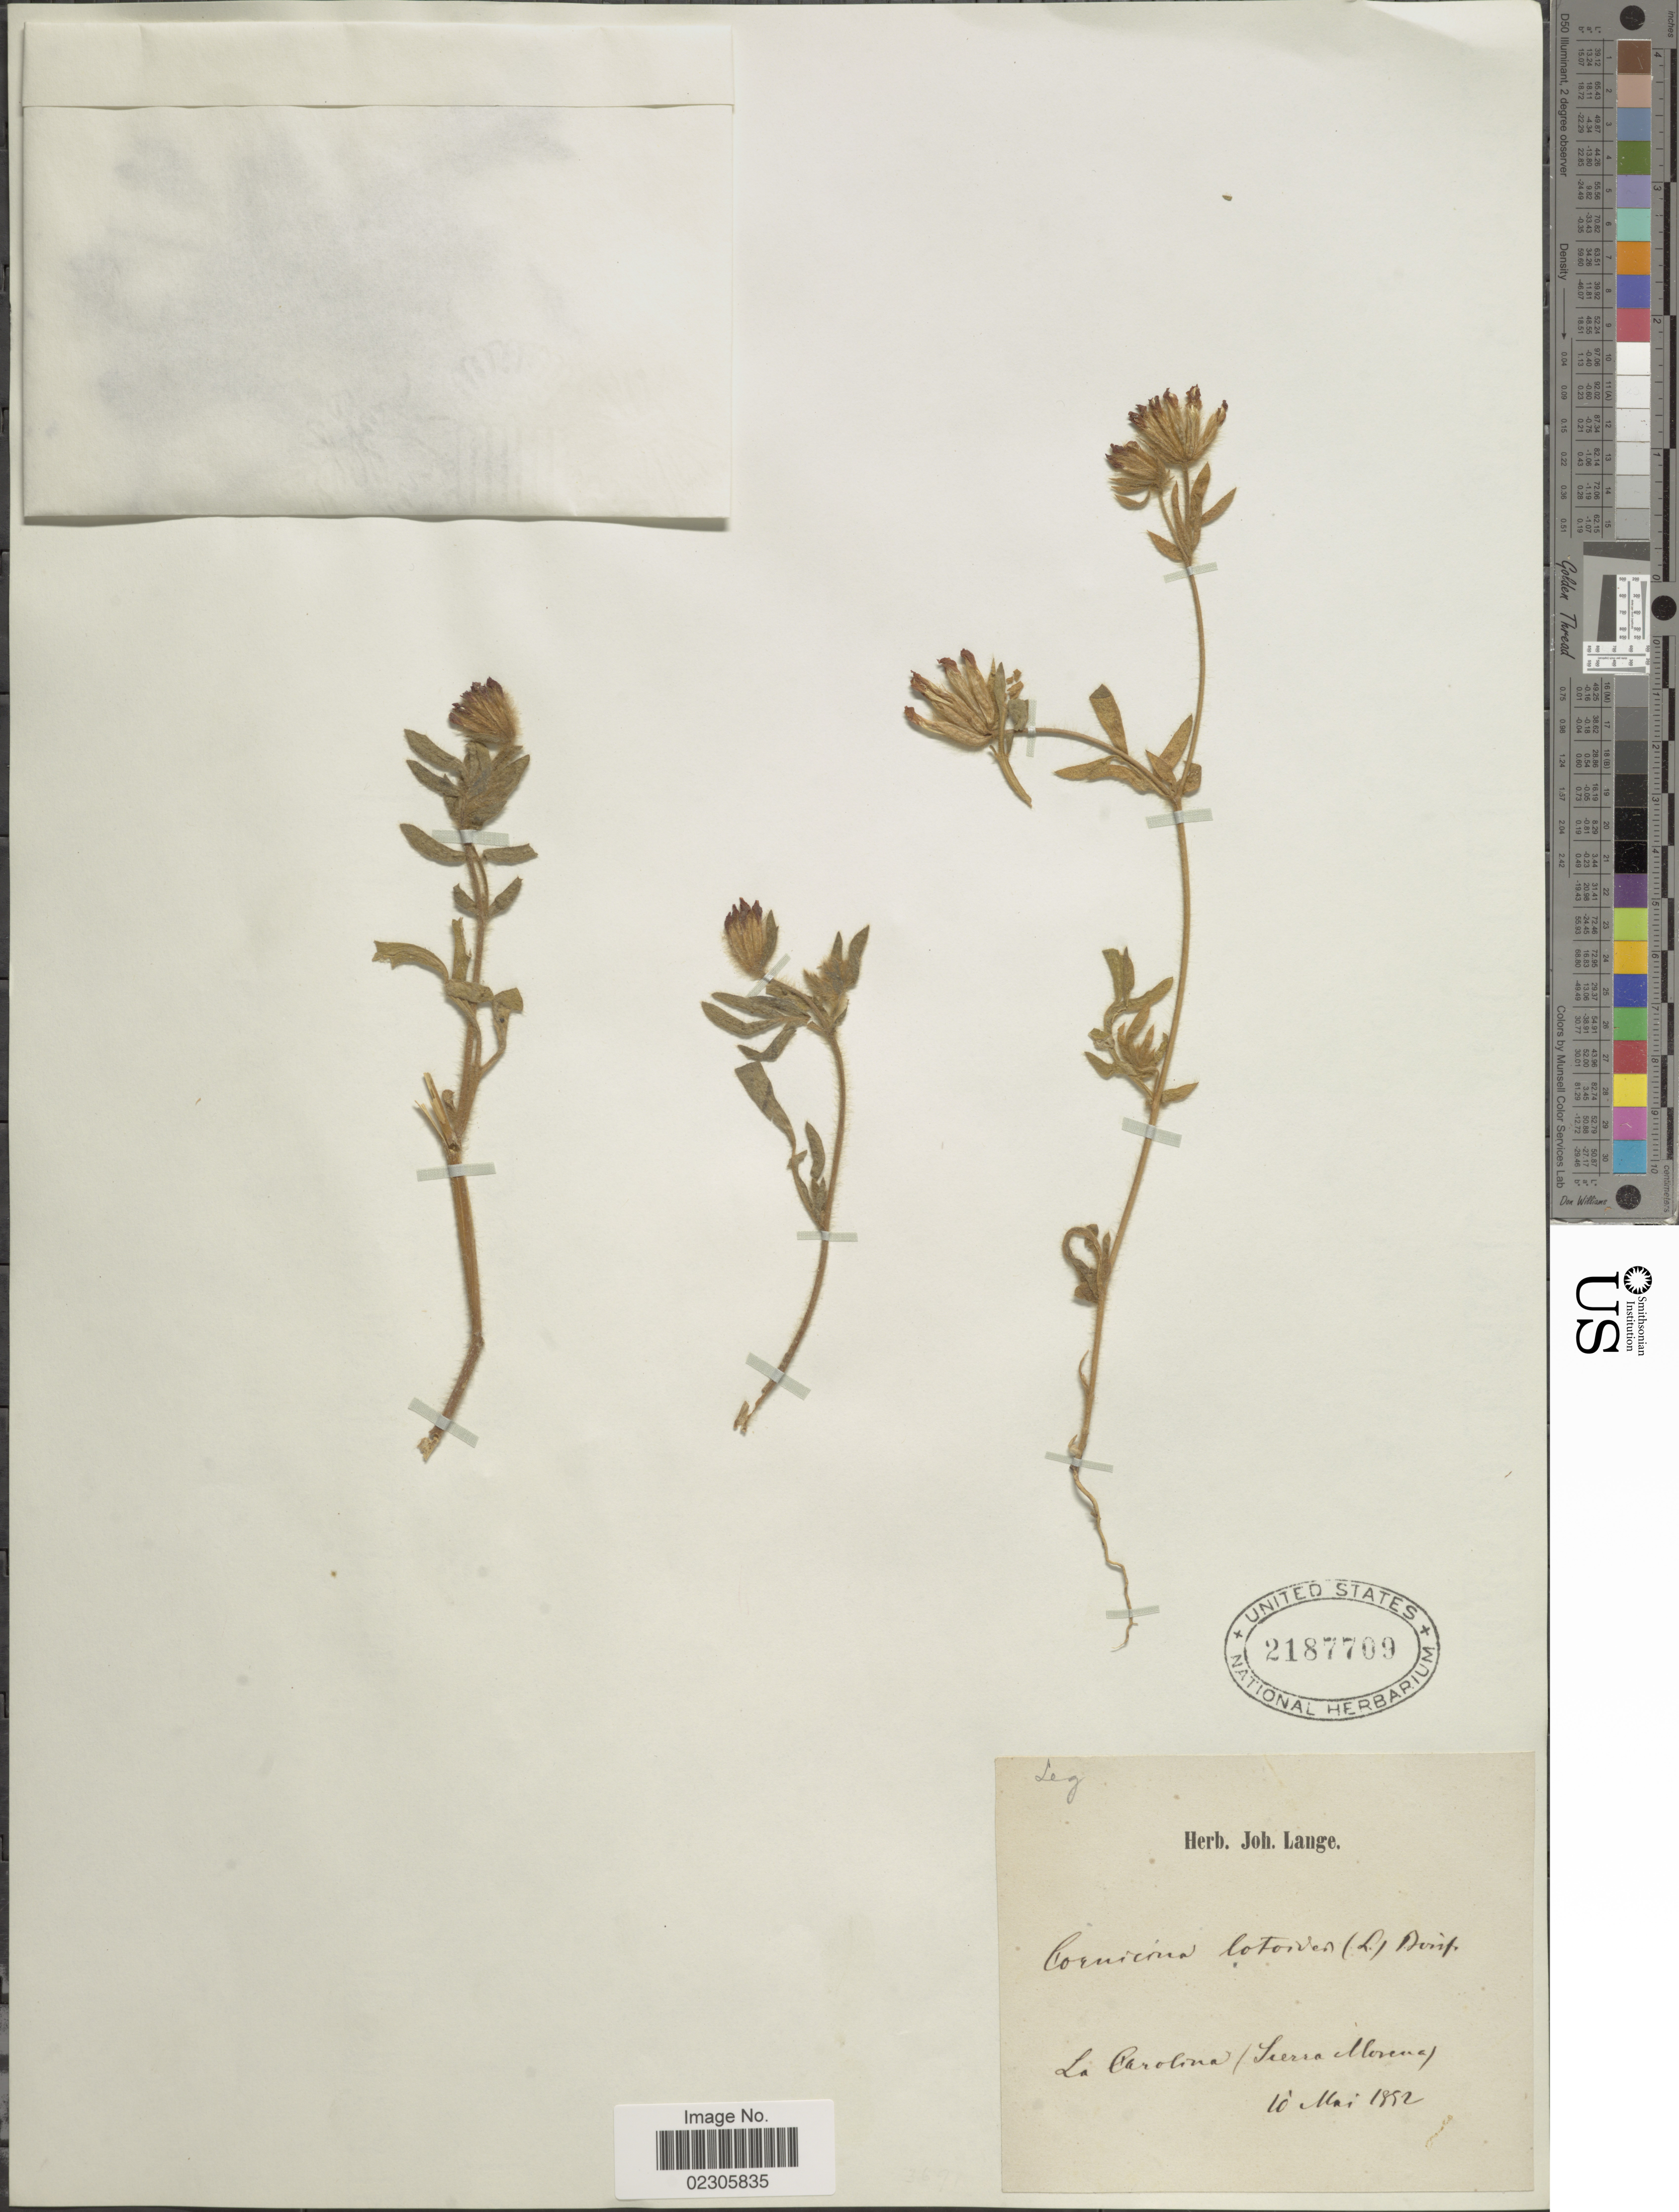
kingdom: Plantae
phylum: Tracheophyta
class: Magnoliopsida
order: Fabales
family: Fabaceae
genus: Anthyllis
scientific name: Anthyllis lotoides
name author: L.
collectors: ex herb. Joh. Lange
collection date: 1882-05-10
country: Spain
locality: La Carolina (Sierra Morena)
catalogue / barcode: US 2187709